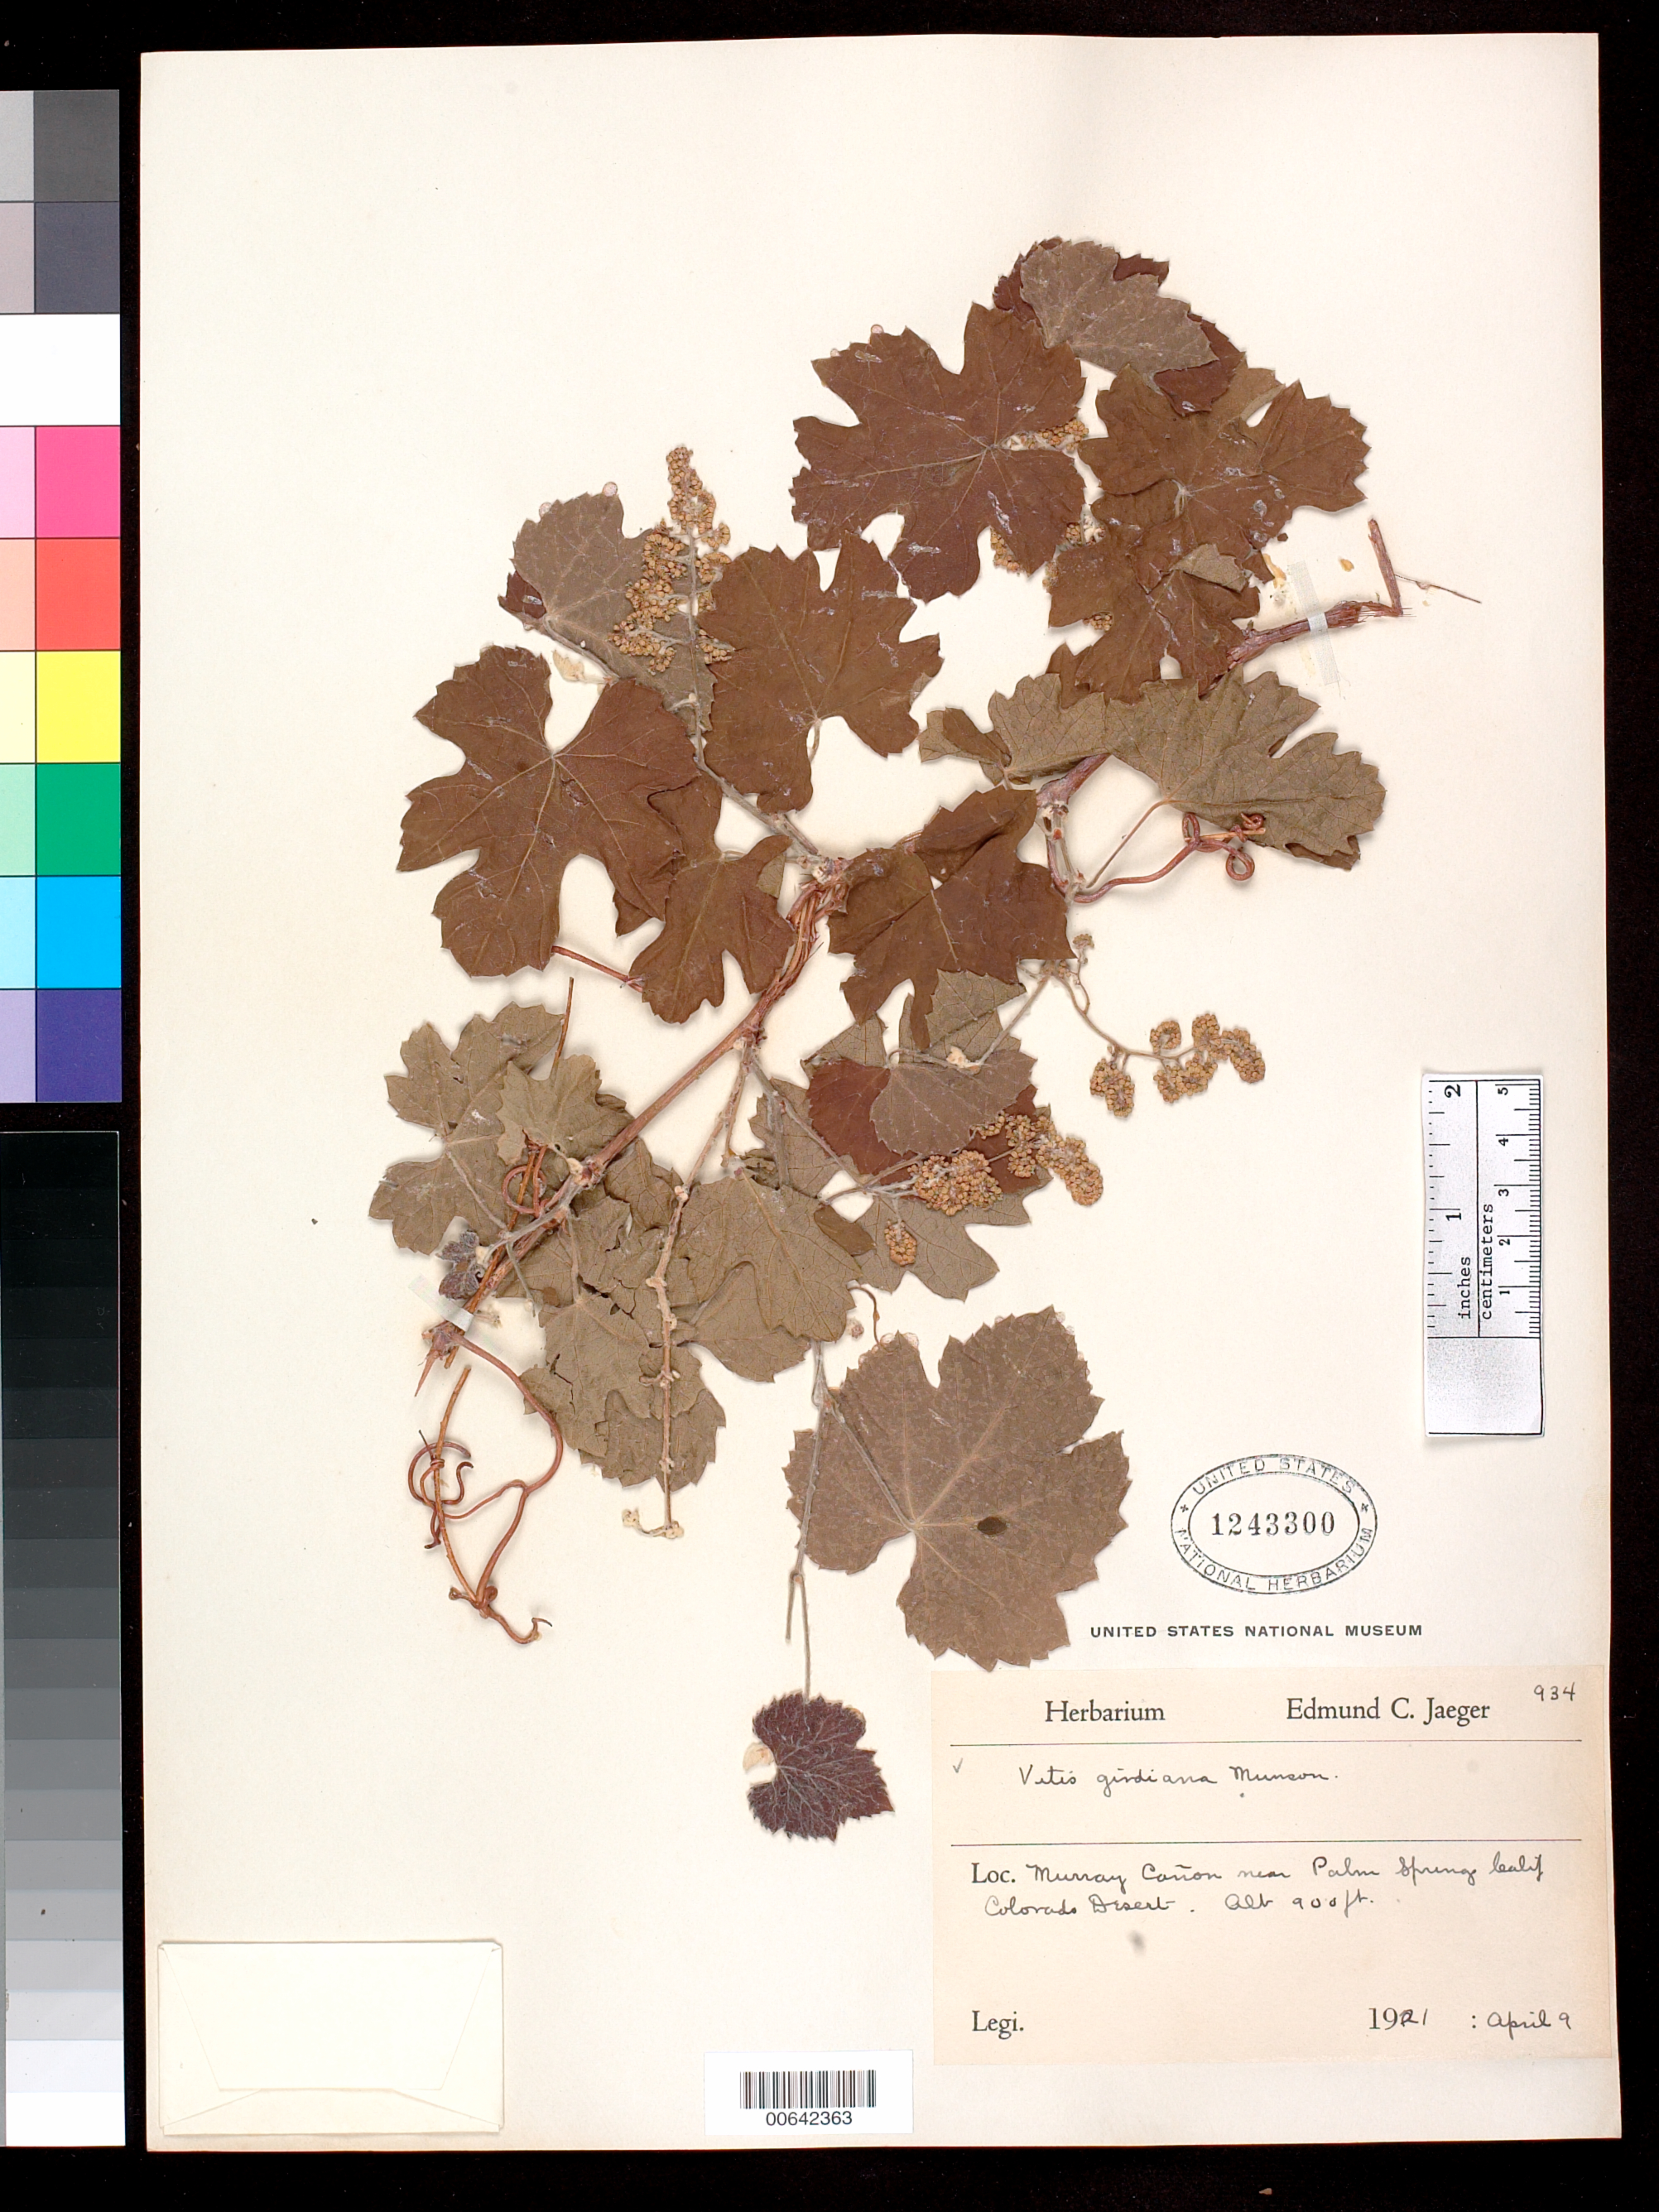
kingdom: Plantae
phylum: Tracheophyta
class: Magnoliopsida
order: Vitales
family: Vitaceae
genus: Vitis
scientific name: Vitis girdiana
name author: Munson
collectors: E. Jaeger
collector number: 934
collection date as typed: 09 Apr 1921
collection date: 1921-04-09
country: United States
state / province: California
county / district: Riverside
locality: Murray Cañon near Palm Springs, Colorado Desert.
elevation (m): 274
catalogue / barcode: US 1243300